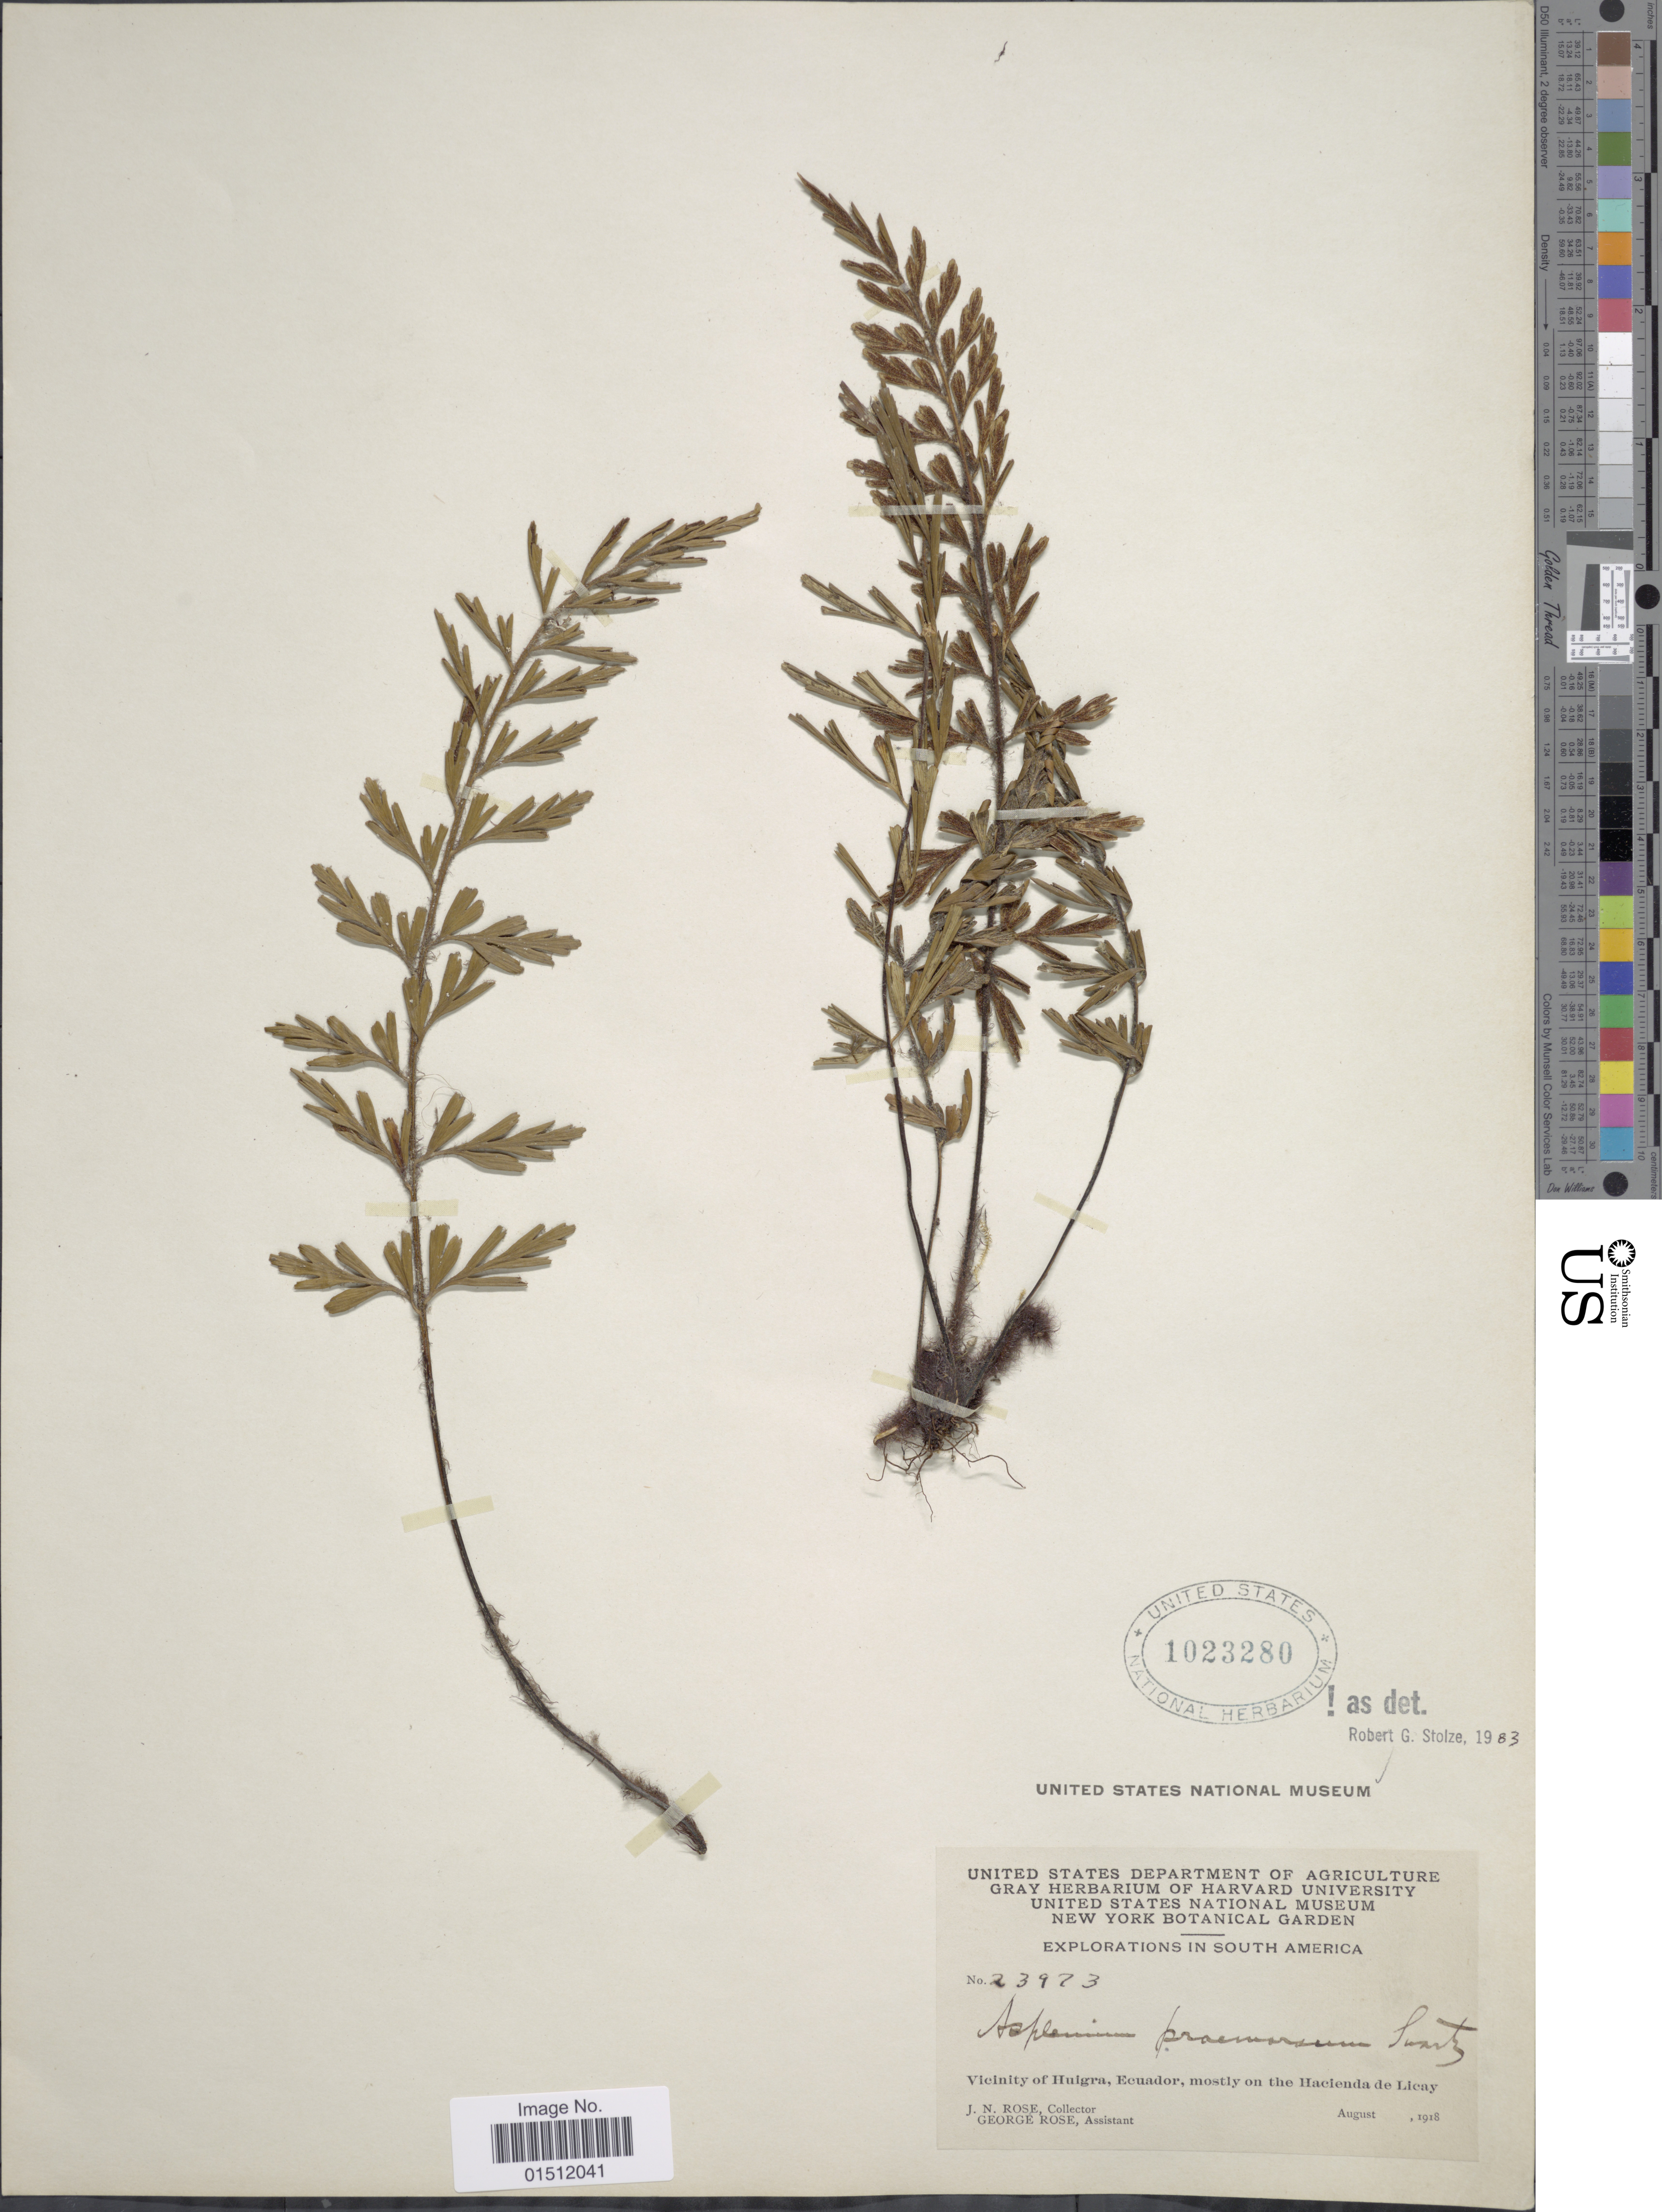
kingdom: Plantae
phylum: Tracheophyta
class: Polypodiopsida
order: Polypodiales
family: Aspleniaceae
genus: Asplenium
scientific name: Asplenium praemorsum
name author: Sw.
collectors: J. N. Rose & G. Rose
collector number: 23923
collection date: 1918-08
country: Ecuador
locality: Vicinity of Huigra, Ecuador, mostly on the Hacienda de Licay.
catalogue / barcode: US 1023280